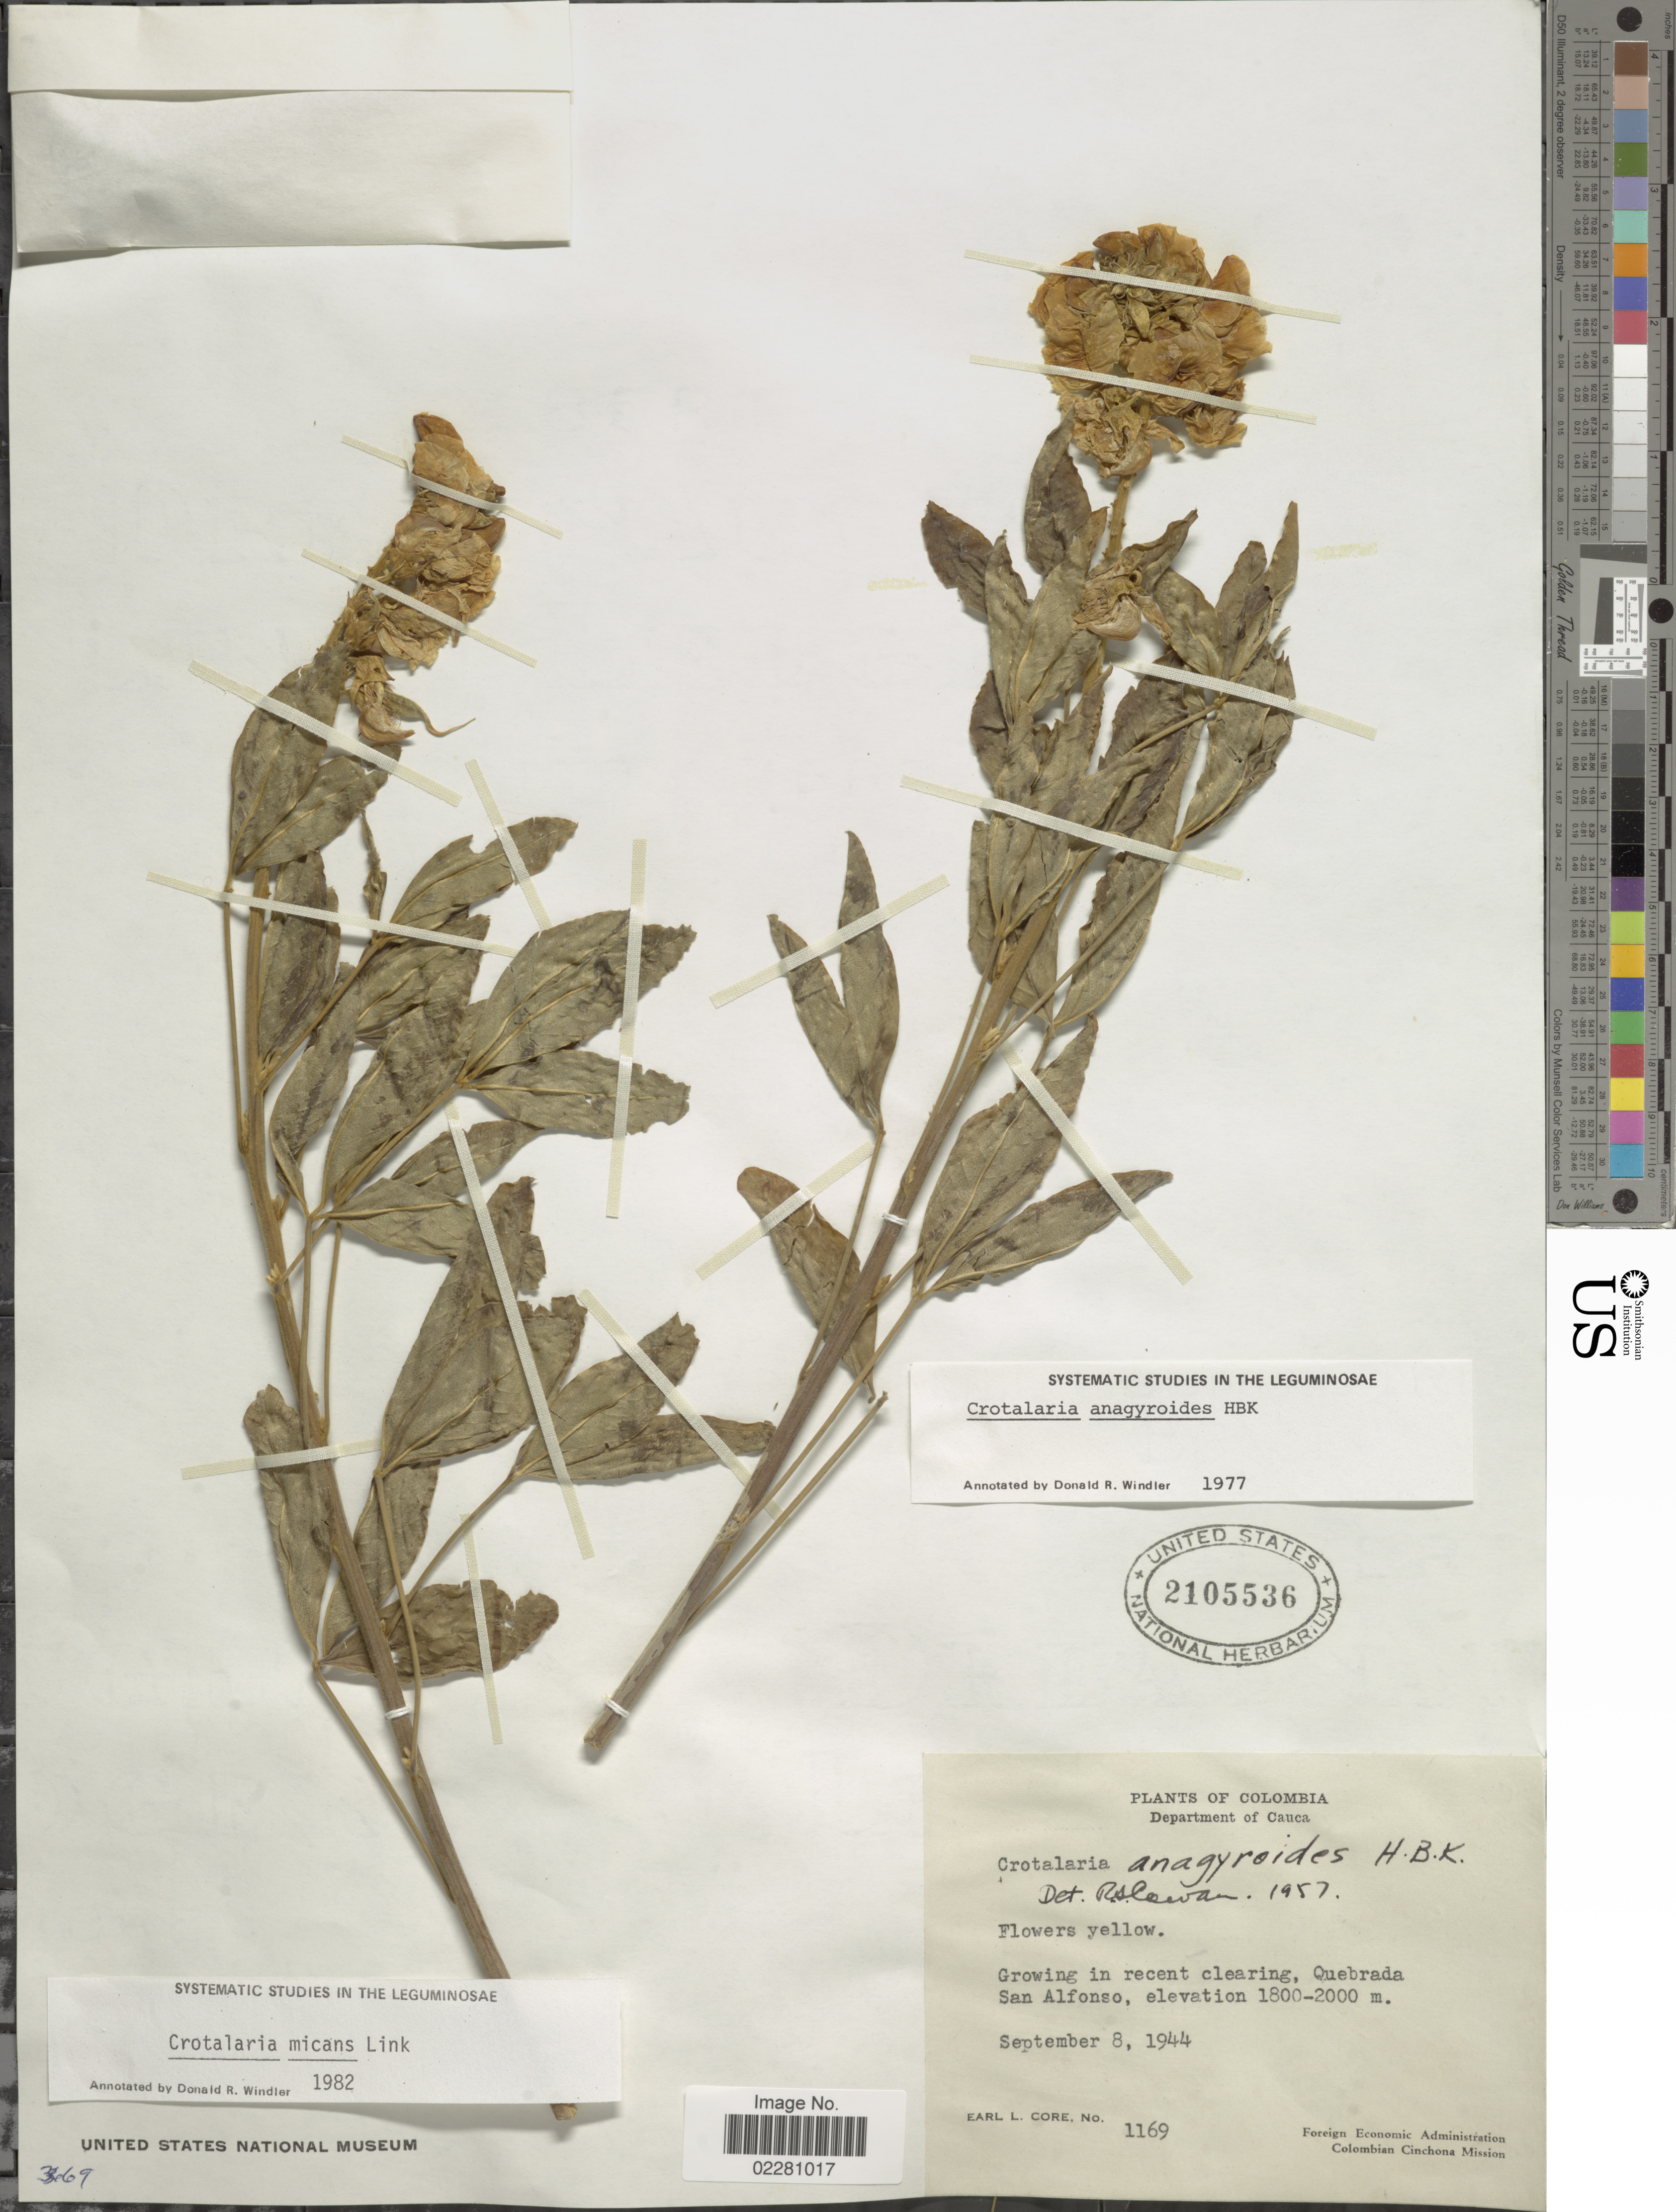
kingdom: Plantae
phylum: Tracheophyta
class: Magnoliopsida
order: Fabales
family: Fabaceae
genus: Crotalaria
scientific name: Crotalaria micans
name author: Link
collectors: E. L. Core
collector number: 1169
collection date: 1944-09-08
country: Colombia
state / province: Cauca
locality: Quebrada San Alfonso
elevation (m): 1800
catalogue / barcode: US 2105536